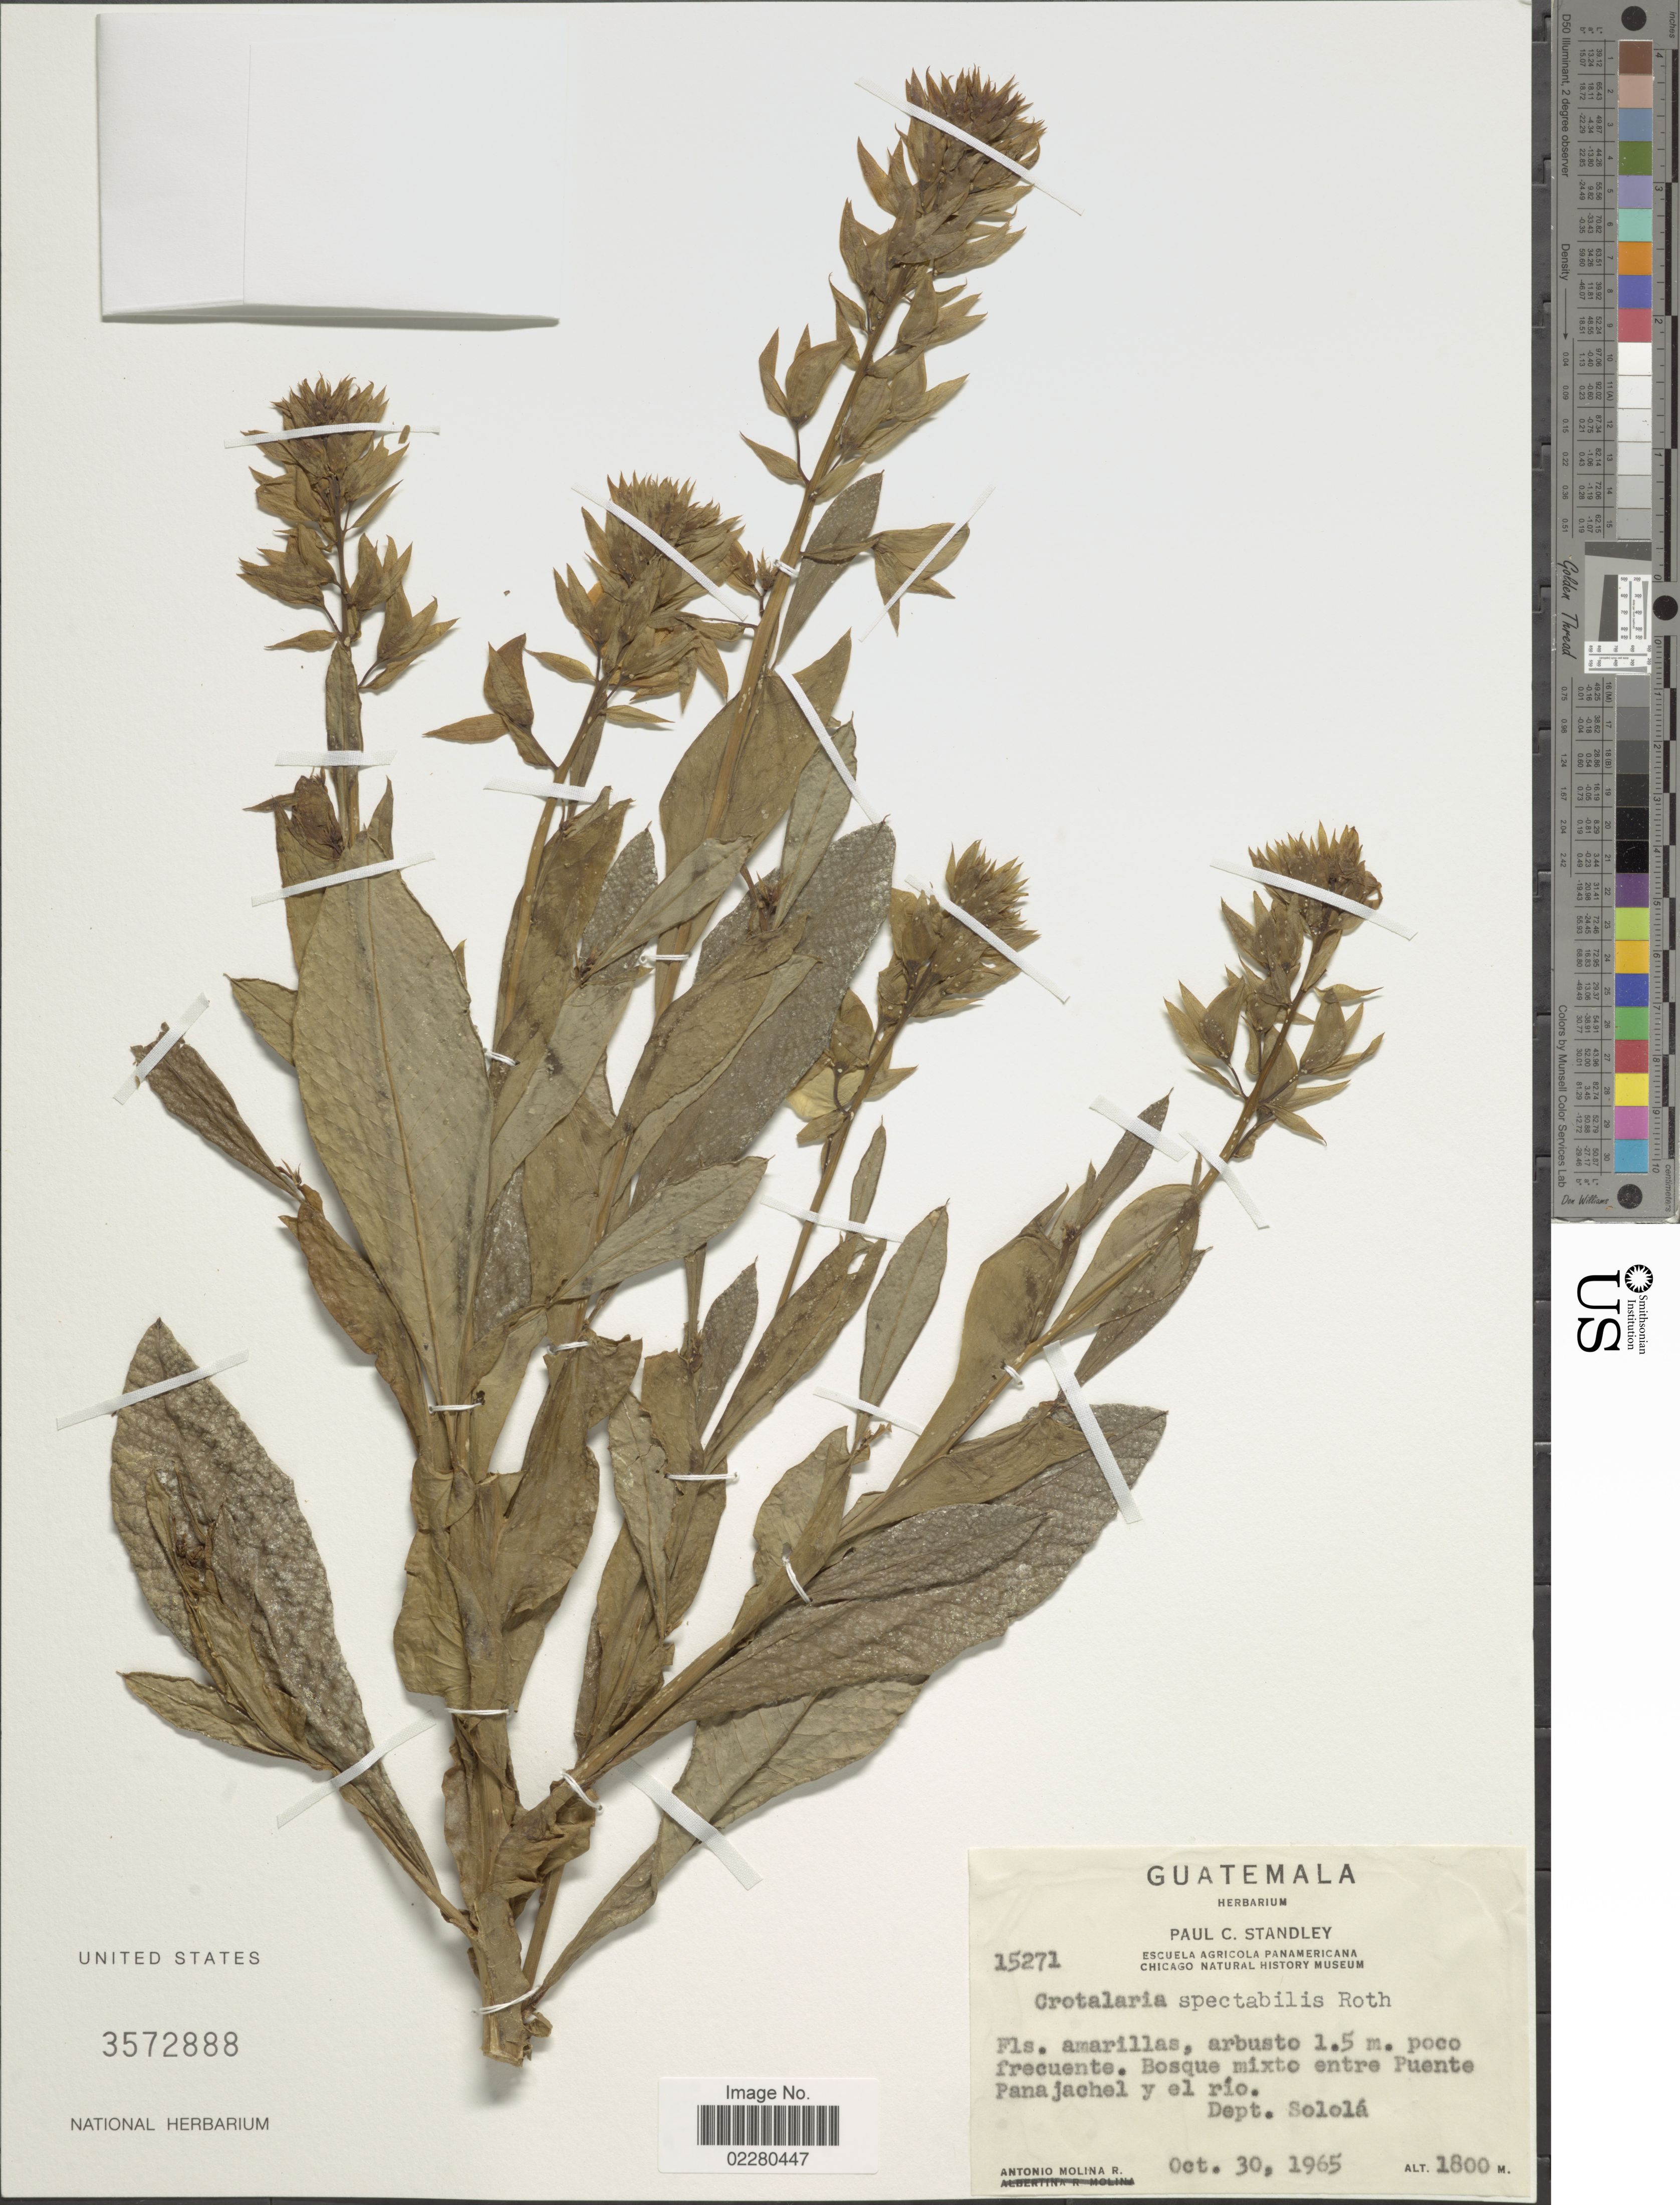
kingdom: Plantae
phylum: Tracheophyta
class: Magnoliopsida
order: Fabales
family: Fabaceae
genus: Crotalaria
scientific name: Crotalaria spectabilis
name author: Roth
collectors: A. Molina R.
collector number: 15271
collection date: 1965-10-30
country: Guatemala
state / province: Sololá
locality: Bosque mixto entre Puente Panajachel y el río. Dept. Sololá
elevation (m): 1800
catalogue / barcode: US 3572888